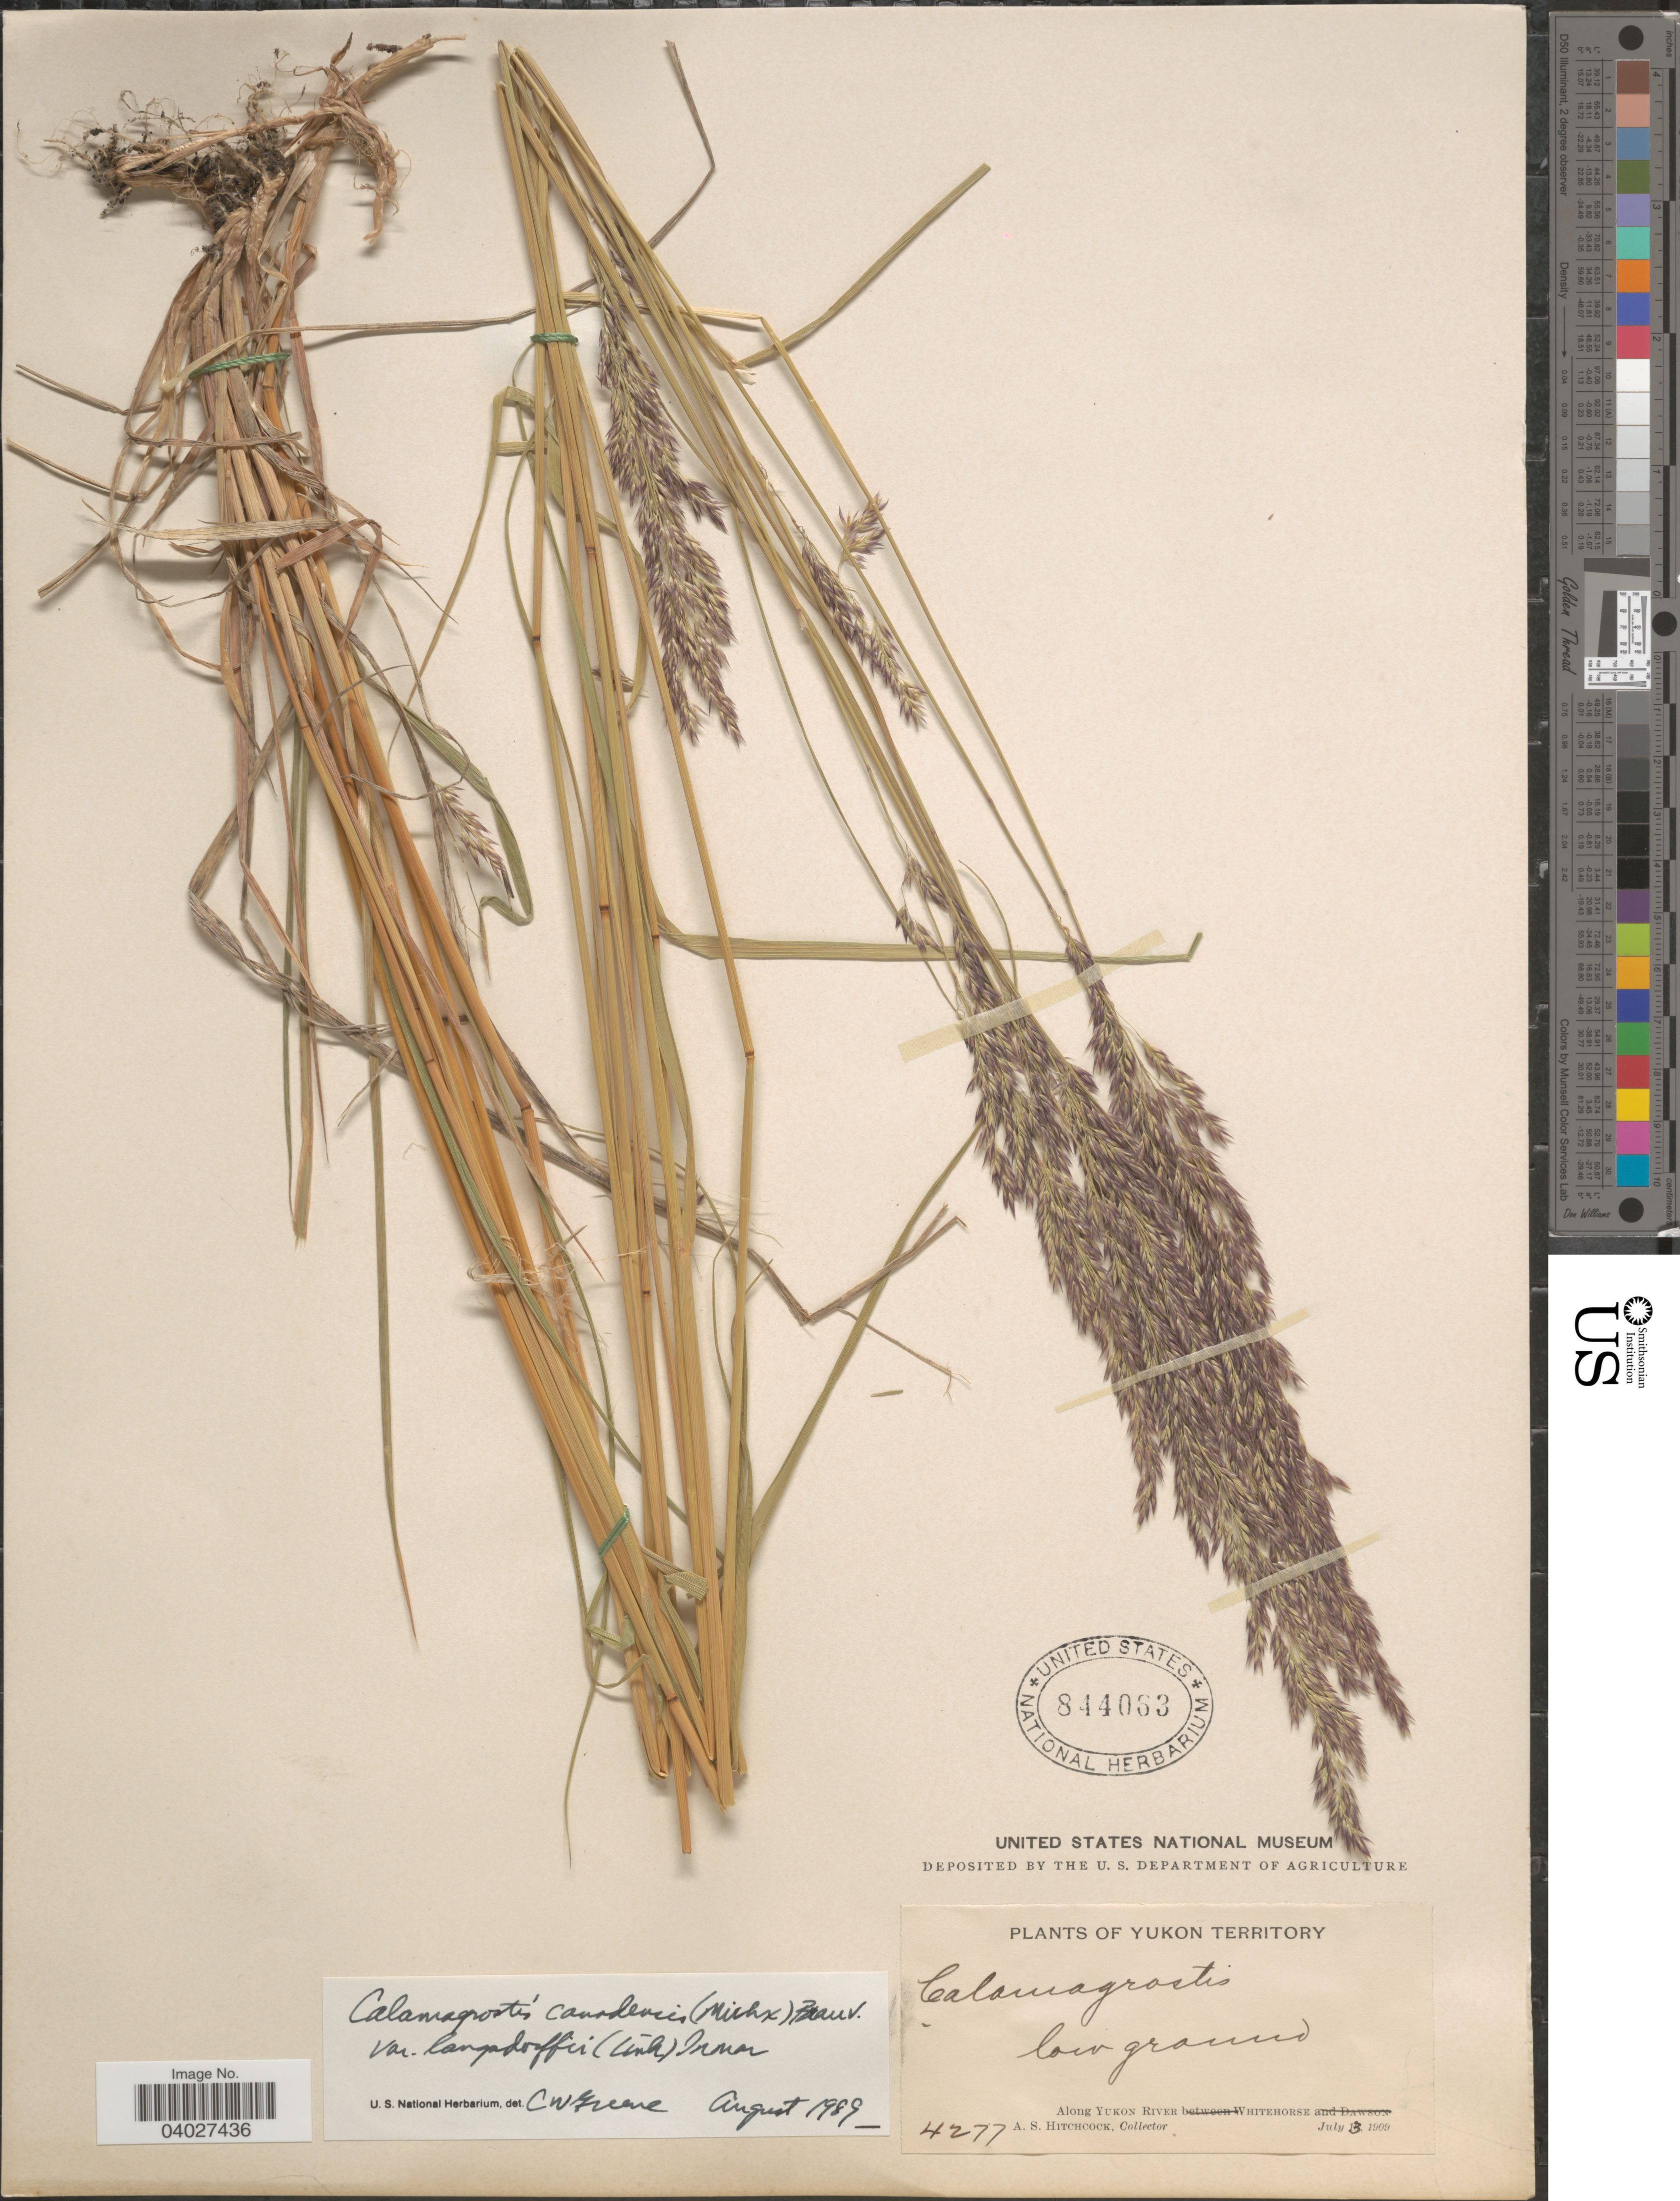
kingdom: Plantae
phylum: Tracheophyta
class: Liliopsida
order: Poales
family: Poaceae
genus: Calamagrostis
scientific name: Calamagrostis canadensis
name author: (Michx.) P. Beauv.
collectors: A. S. Hitchcock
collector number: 4277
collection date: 1909-07-13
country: Canada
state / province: Yukon Territory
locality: Along Yukon River, Whitehorse.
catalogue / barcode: US 844063